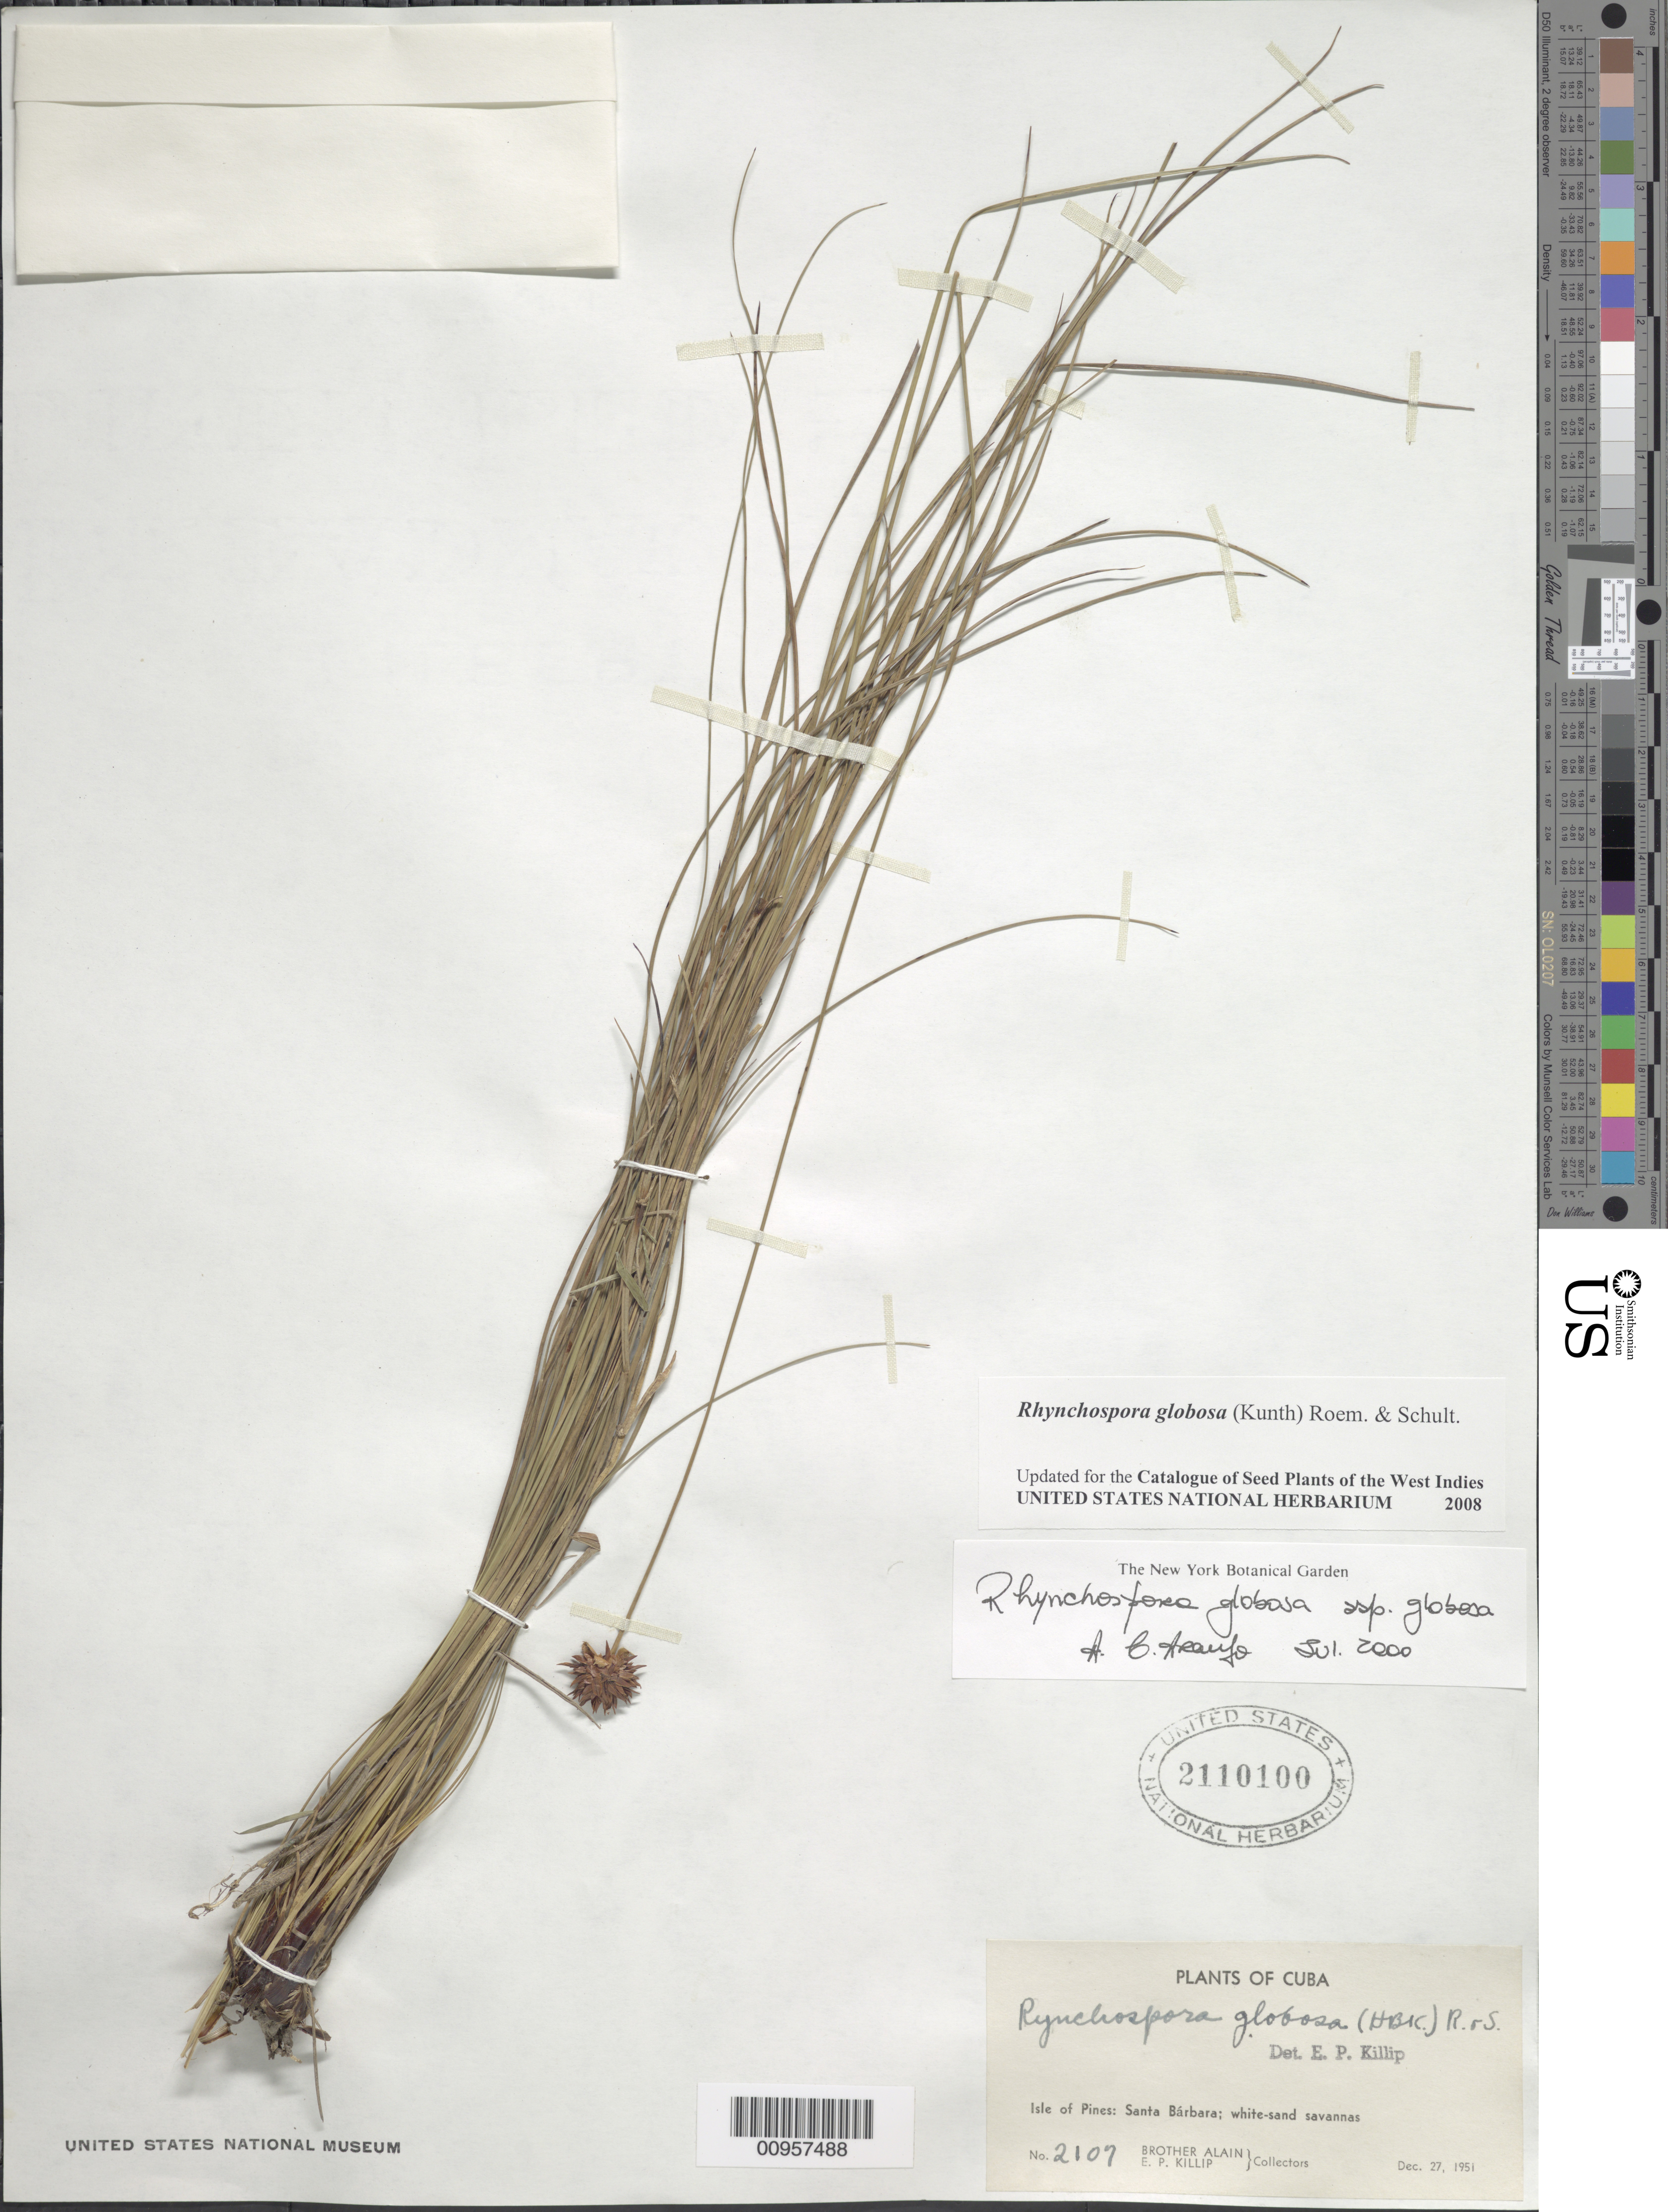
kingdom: Plantae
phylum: Tracheophyta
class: Liliopsida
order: Poales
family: Cyperaceae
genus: Rhynchospora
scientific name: Rhynchospora globosa var. globosa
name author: (Kunth) Roem. & Schult.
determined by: Strong, M. T., (US), Smithsonian Institution - National Museum of Natural History (UNITED STATES)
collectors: A. H. Liogier & E. P. Killip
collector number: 2107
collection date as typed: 27 Dec 1951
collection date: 1951-12-27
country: Cuba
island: Isla de la Juventud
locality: Isle of Pines, Santa Bárbara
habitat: White-sand savannas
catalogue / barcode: US 2110100